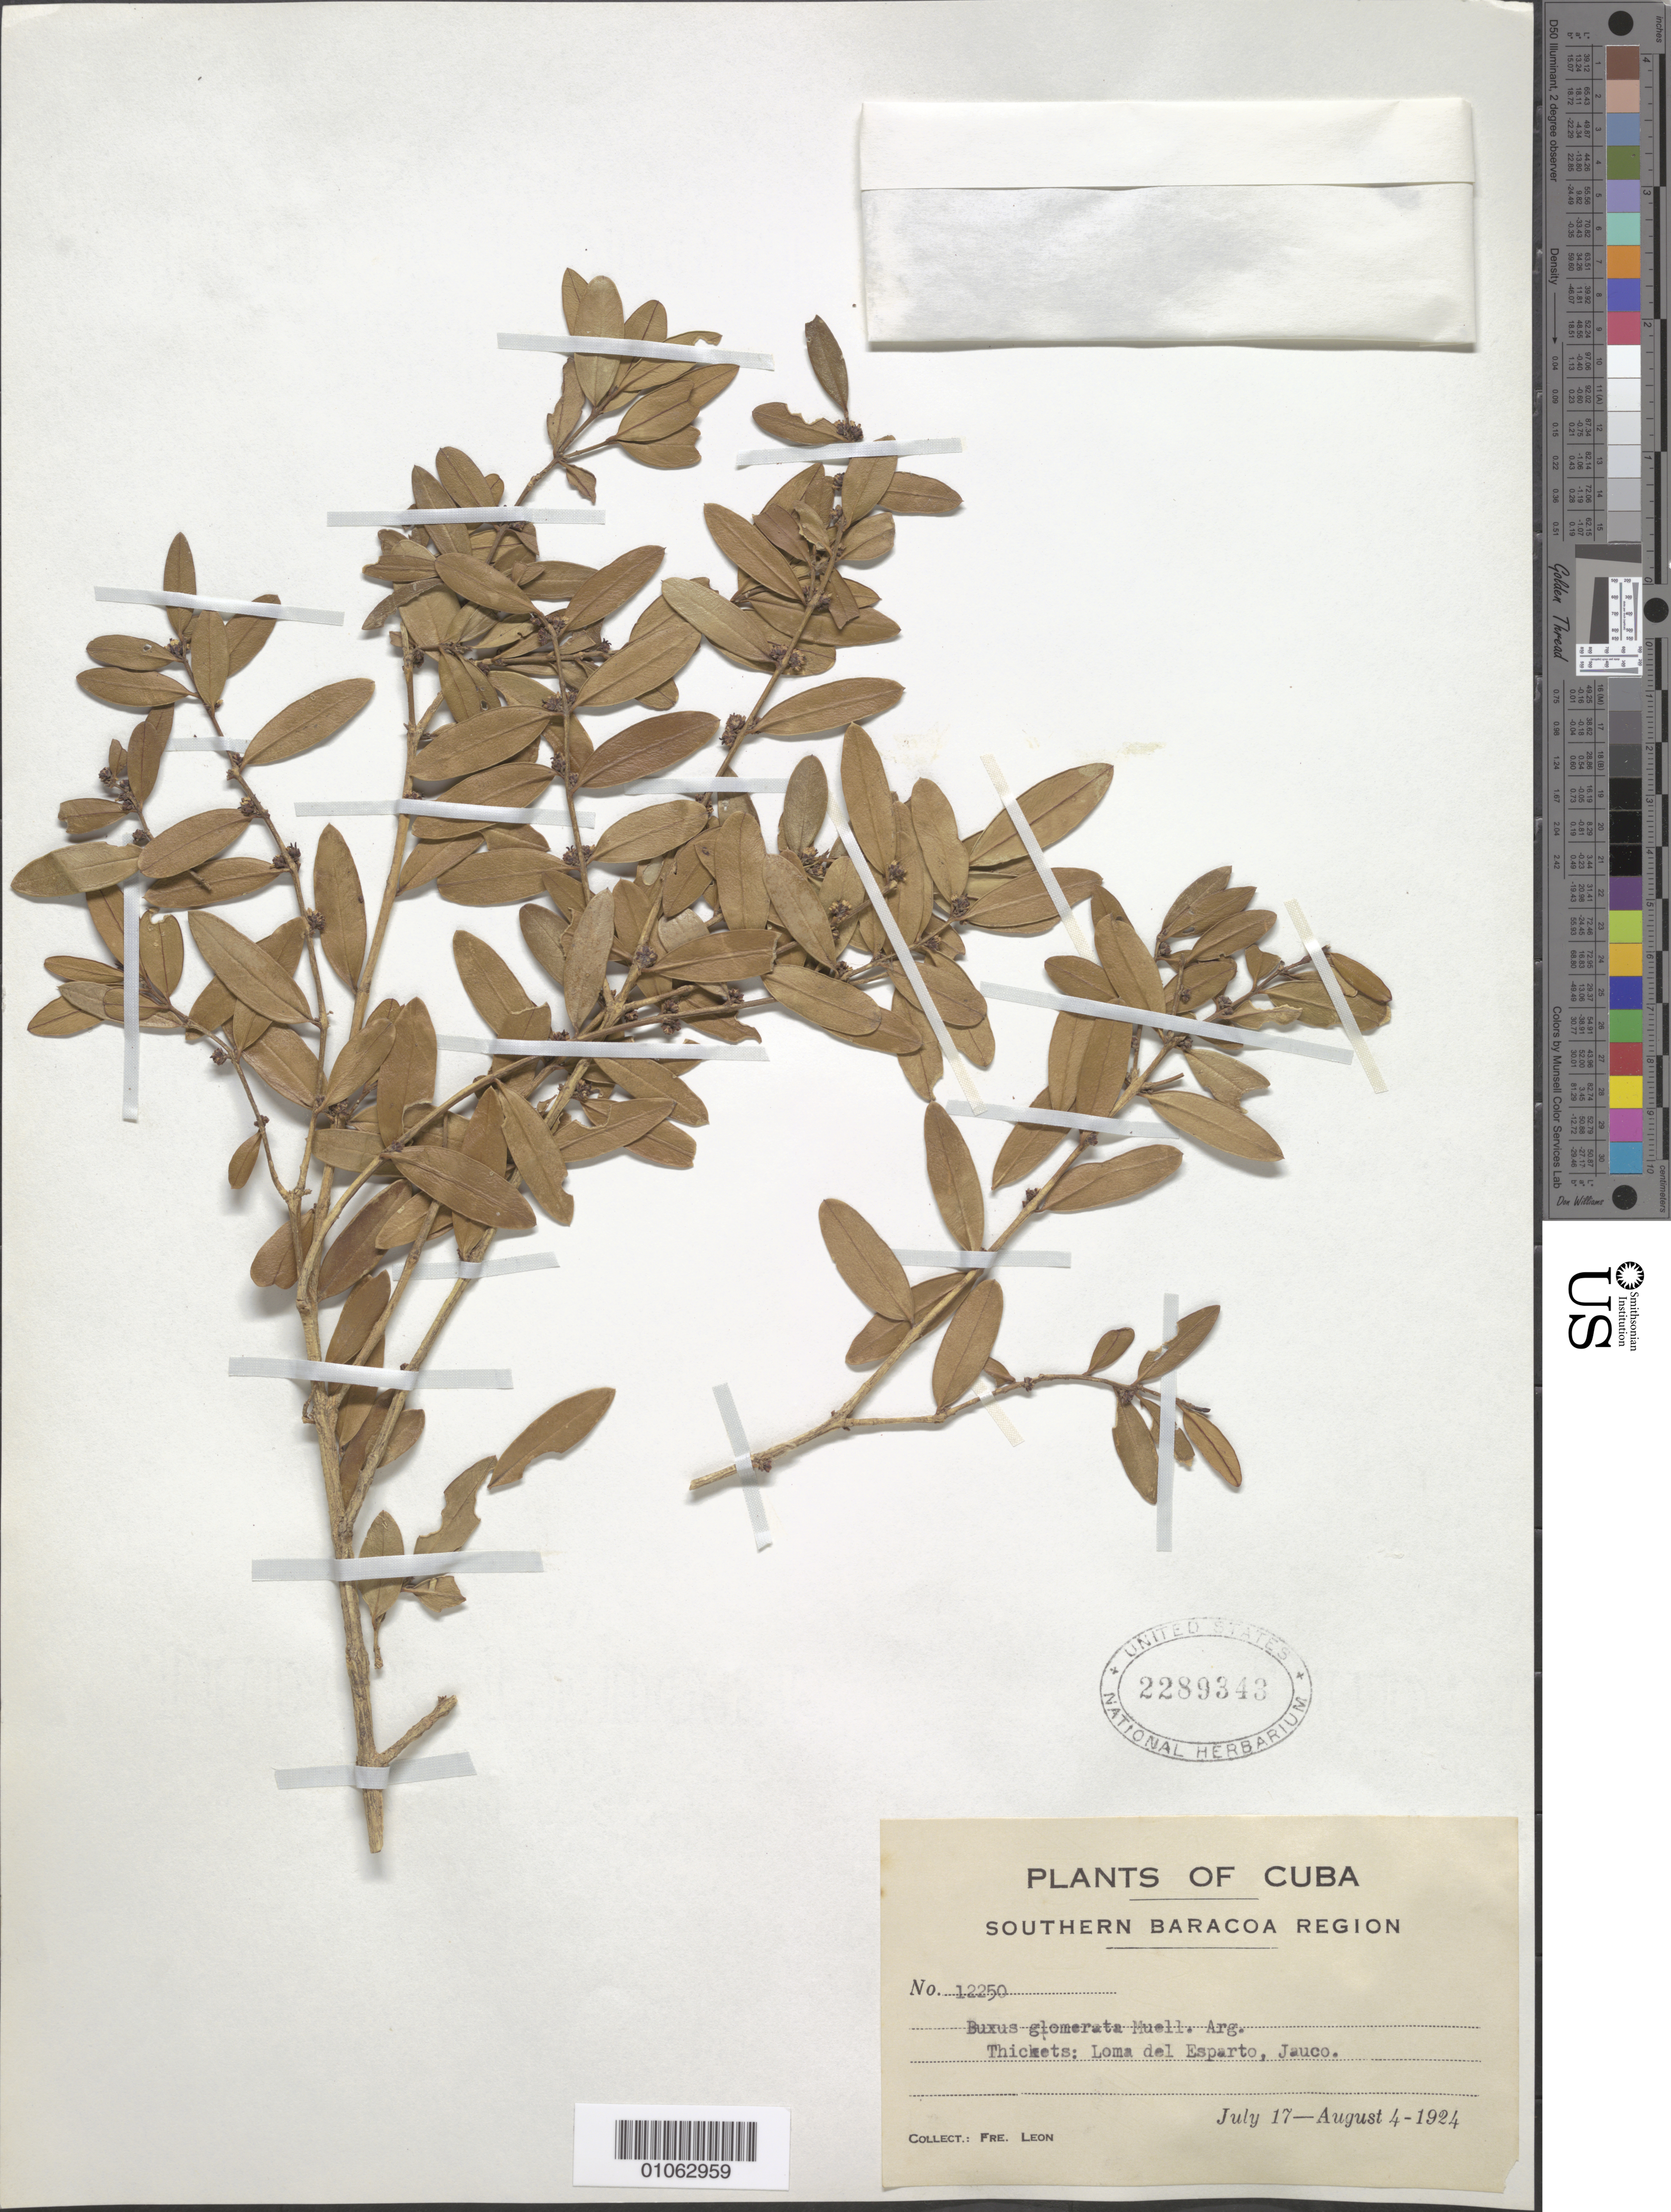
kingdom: Plantae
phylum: Tracheophyta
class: Magnoliopsida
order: Buxales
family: Buxaceae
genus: Buxus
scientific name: Buxus glomerata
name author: (Griseb.) Müll. Arg.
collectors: Bro. León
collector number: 12250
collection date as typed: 17 Jul 1924 to 04 Aug 1924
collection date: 1924-07-17/1924-08-04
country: Cuba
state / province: Guantánamo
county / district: Baracoa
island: Cuba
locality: Loma del Esparto, Jauco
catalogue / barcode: US 2289343